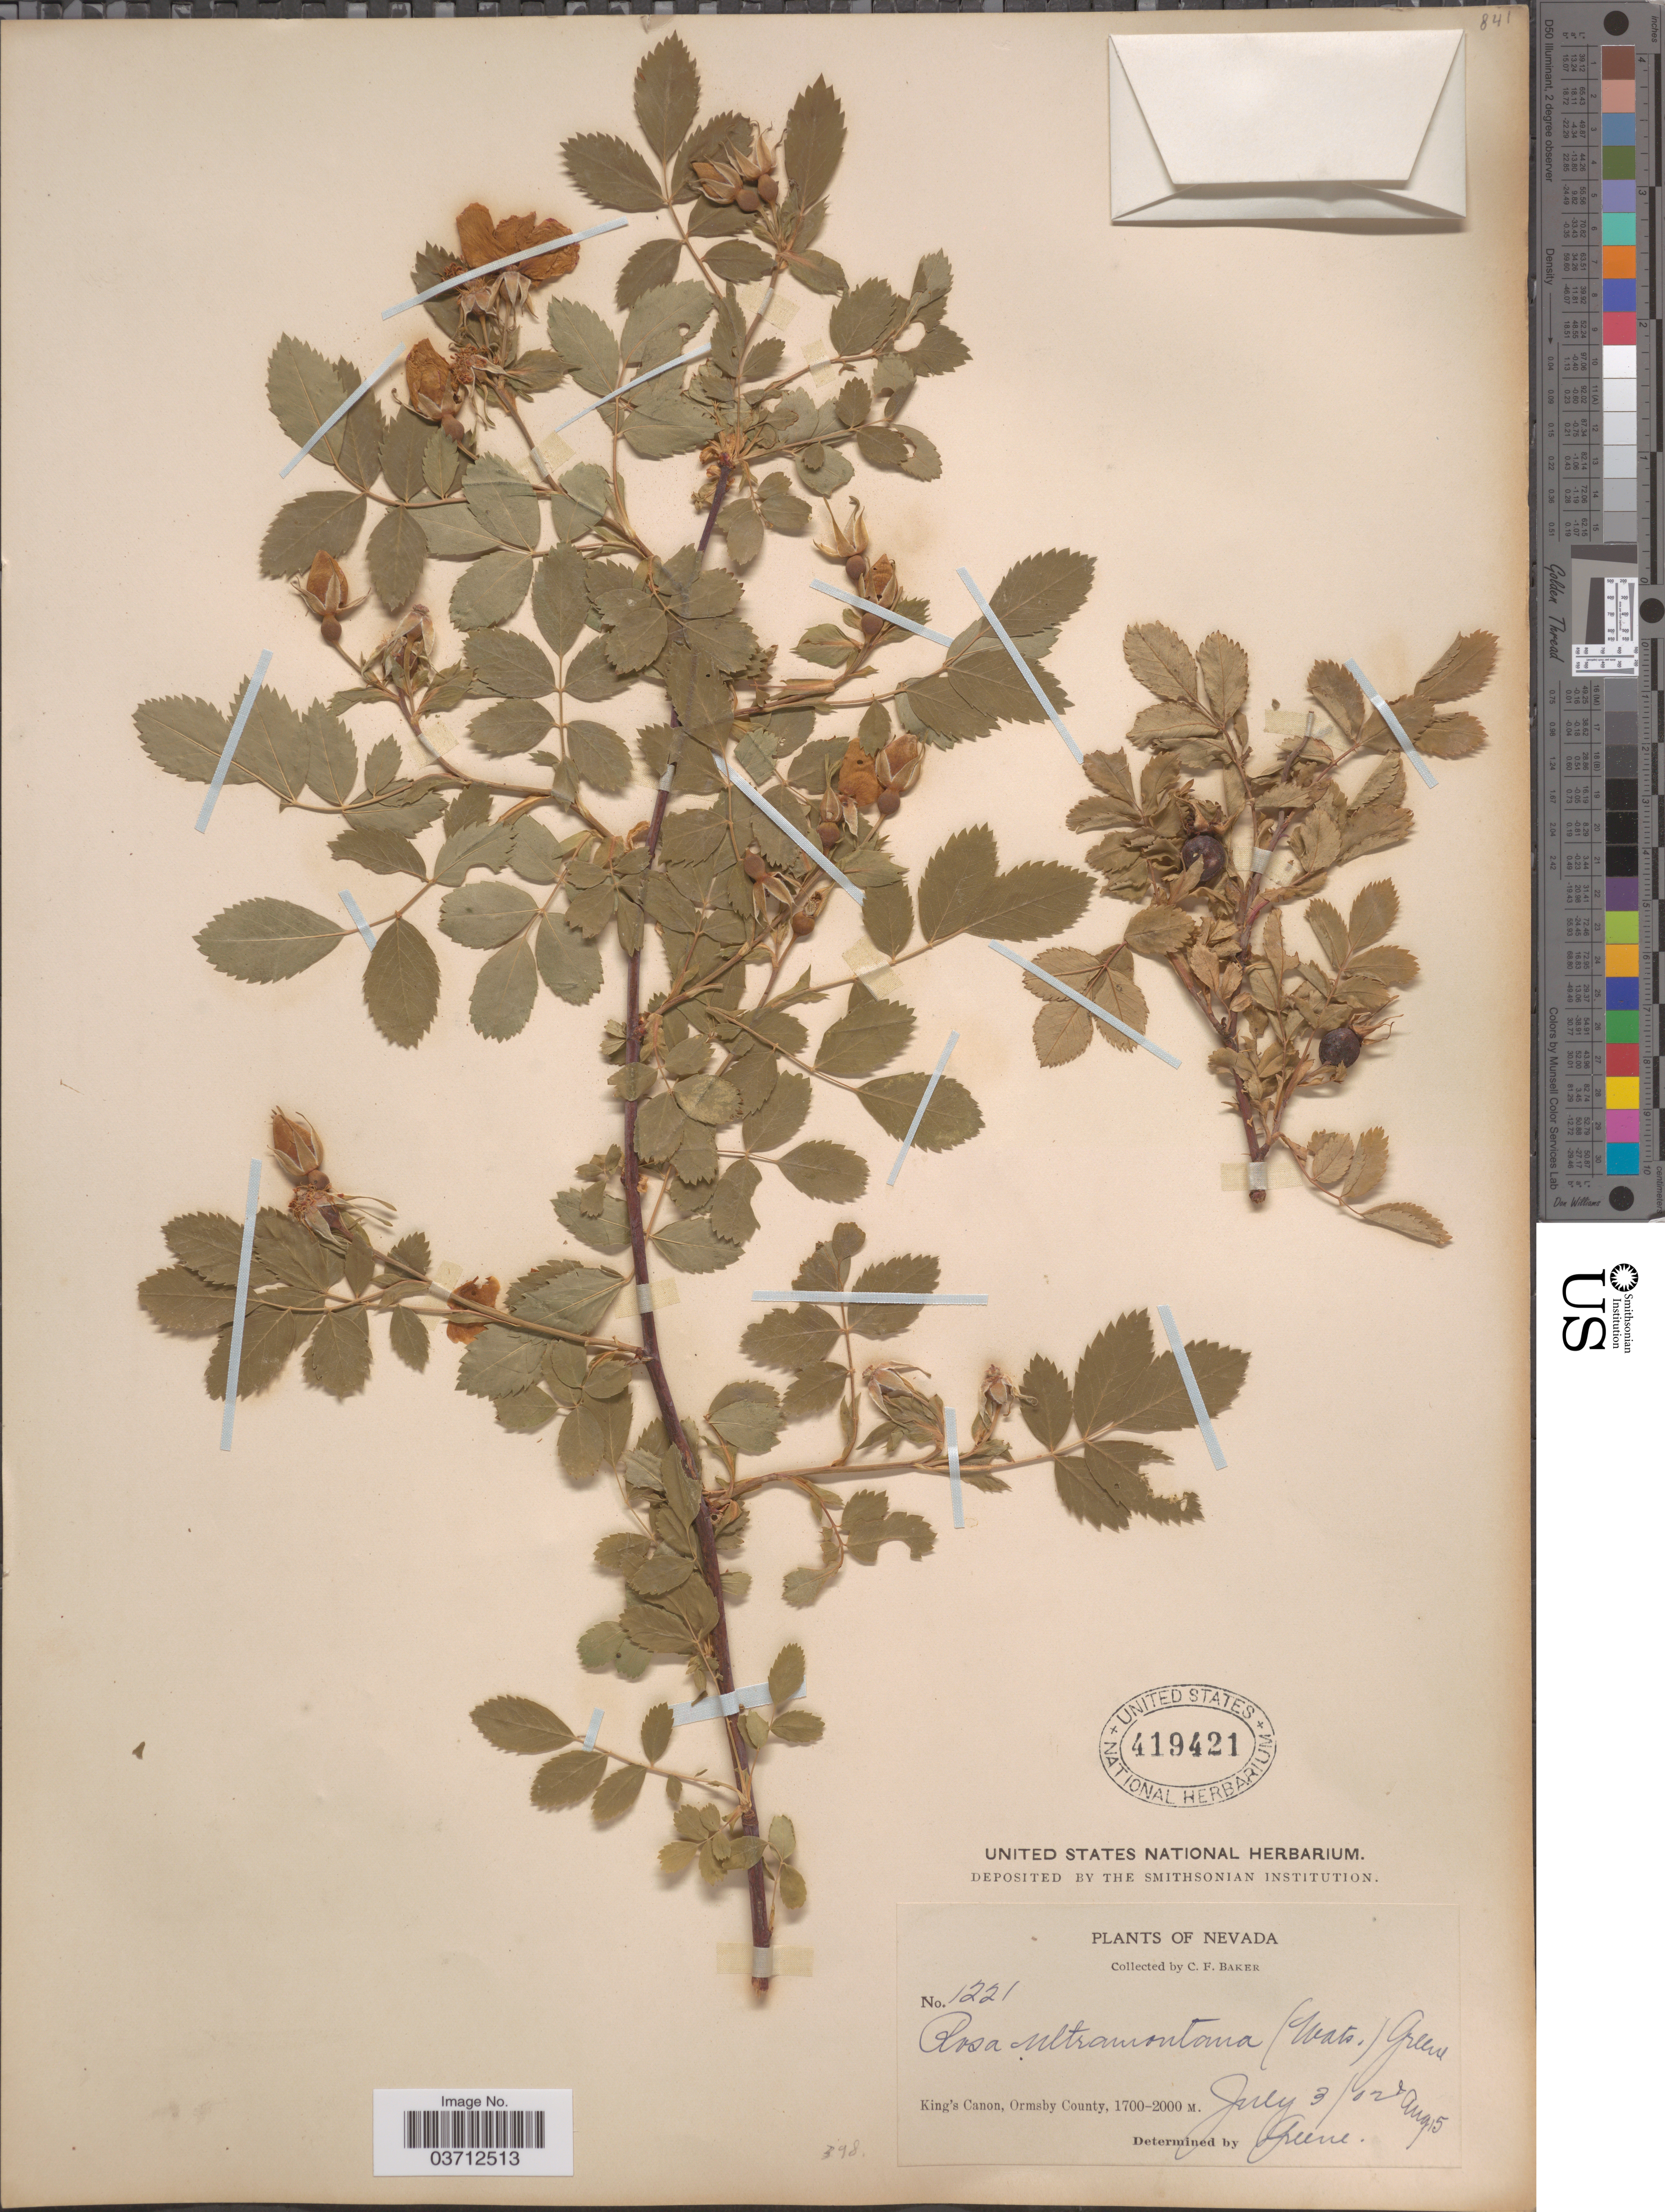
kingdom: Plantae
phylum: Tracheophyta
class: Magnoliopsida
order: Rosales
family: Rosaceae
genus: Rosa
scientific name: Rosa woodsii var. ultramontana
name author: Lindl.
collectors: C. F. Baker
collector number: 1221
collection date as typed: Transcribed d/m/y: 3/7/2 to 15/8/2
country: United States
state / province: Nevada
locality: King's Canon, Ormsby County.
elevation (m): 1700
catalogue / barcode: US 419421